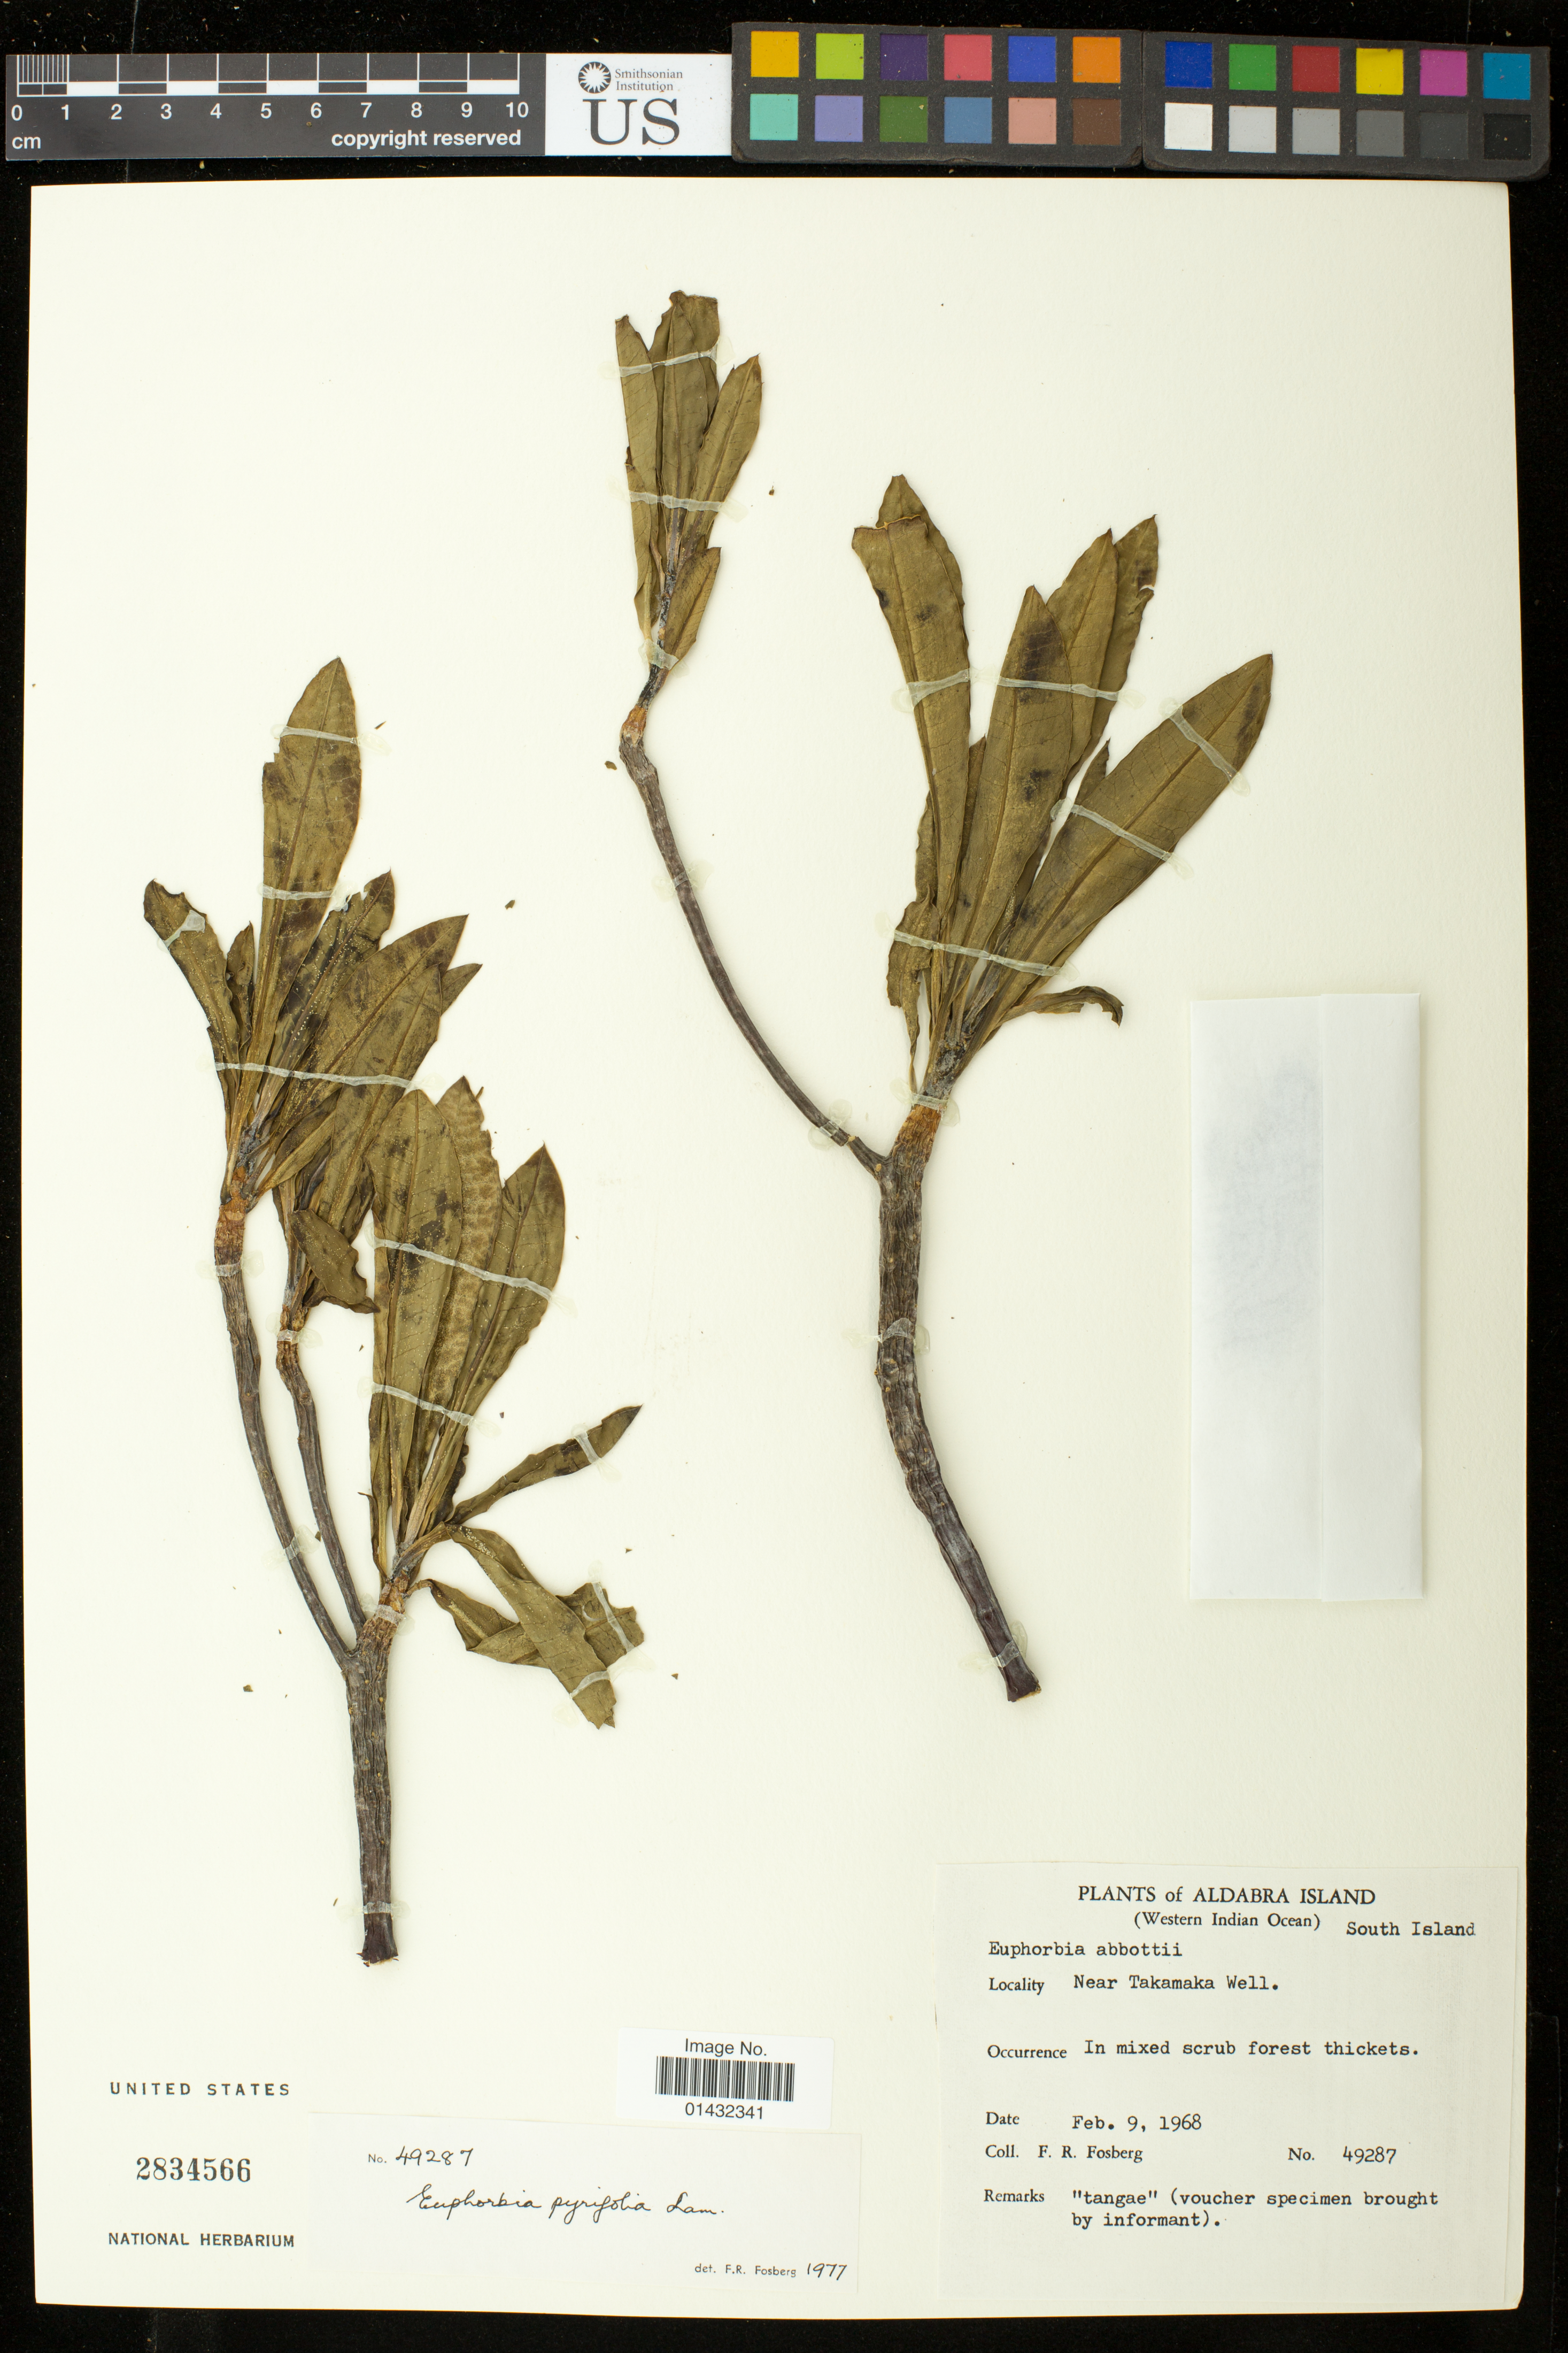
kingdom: Plantae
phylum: Tracheophyta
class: Magnoliopsida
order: Malpighiales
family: Euphorbiaceae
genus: Euphorbia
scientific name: Euphorbia pyrifolia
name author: Lam.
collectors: F. R. Fosberg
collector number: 49287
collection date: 1968-02-09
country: Seychelles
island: Aldabra Atoll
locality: Aldabra Island; South Island; Near Takamaka Well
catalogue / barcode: US 2834566